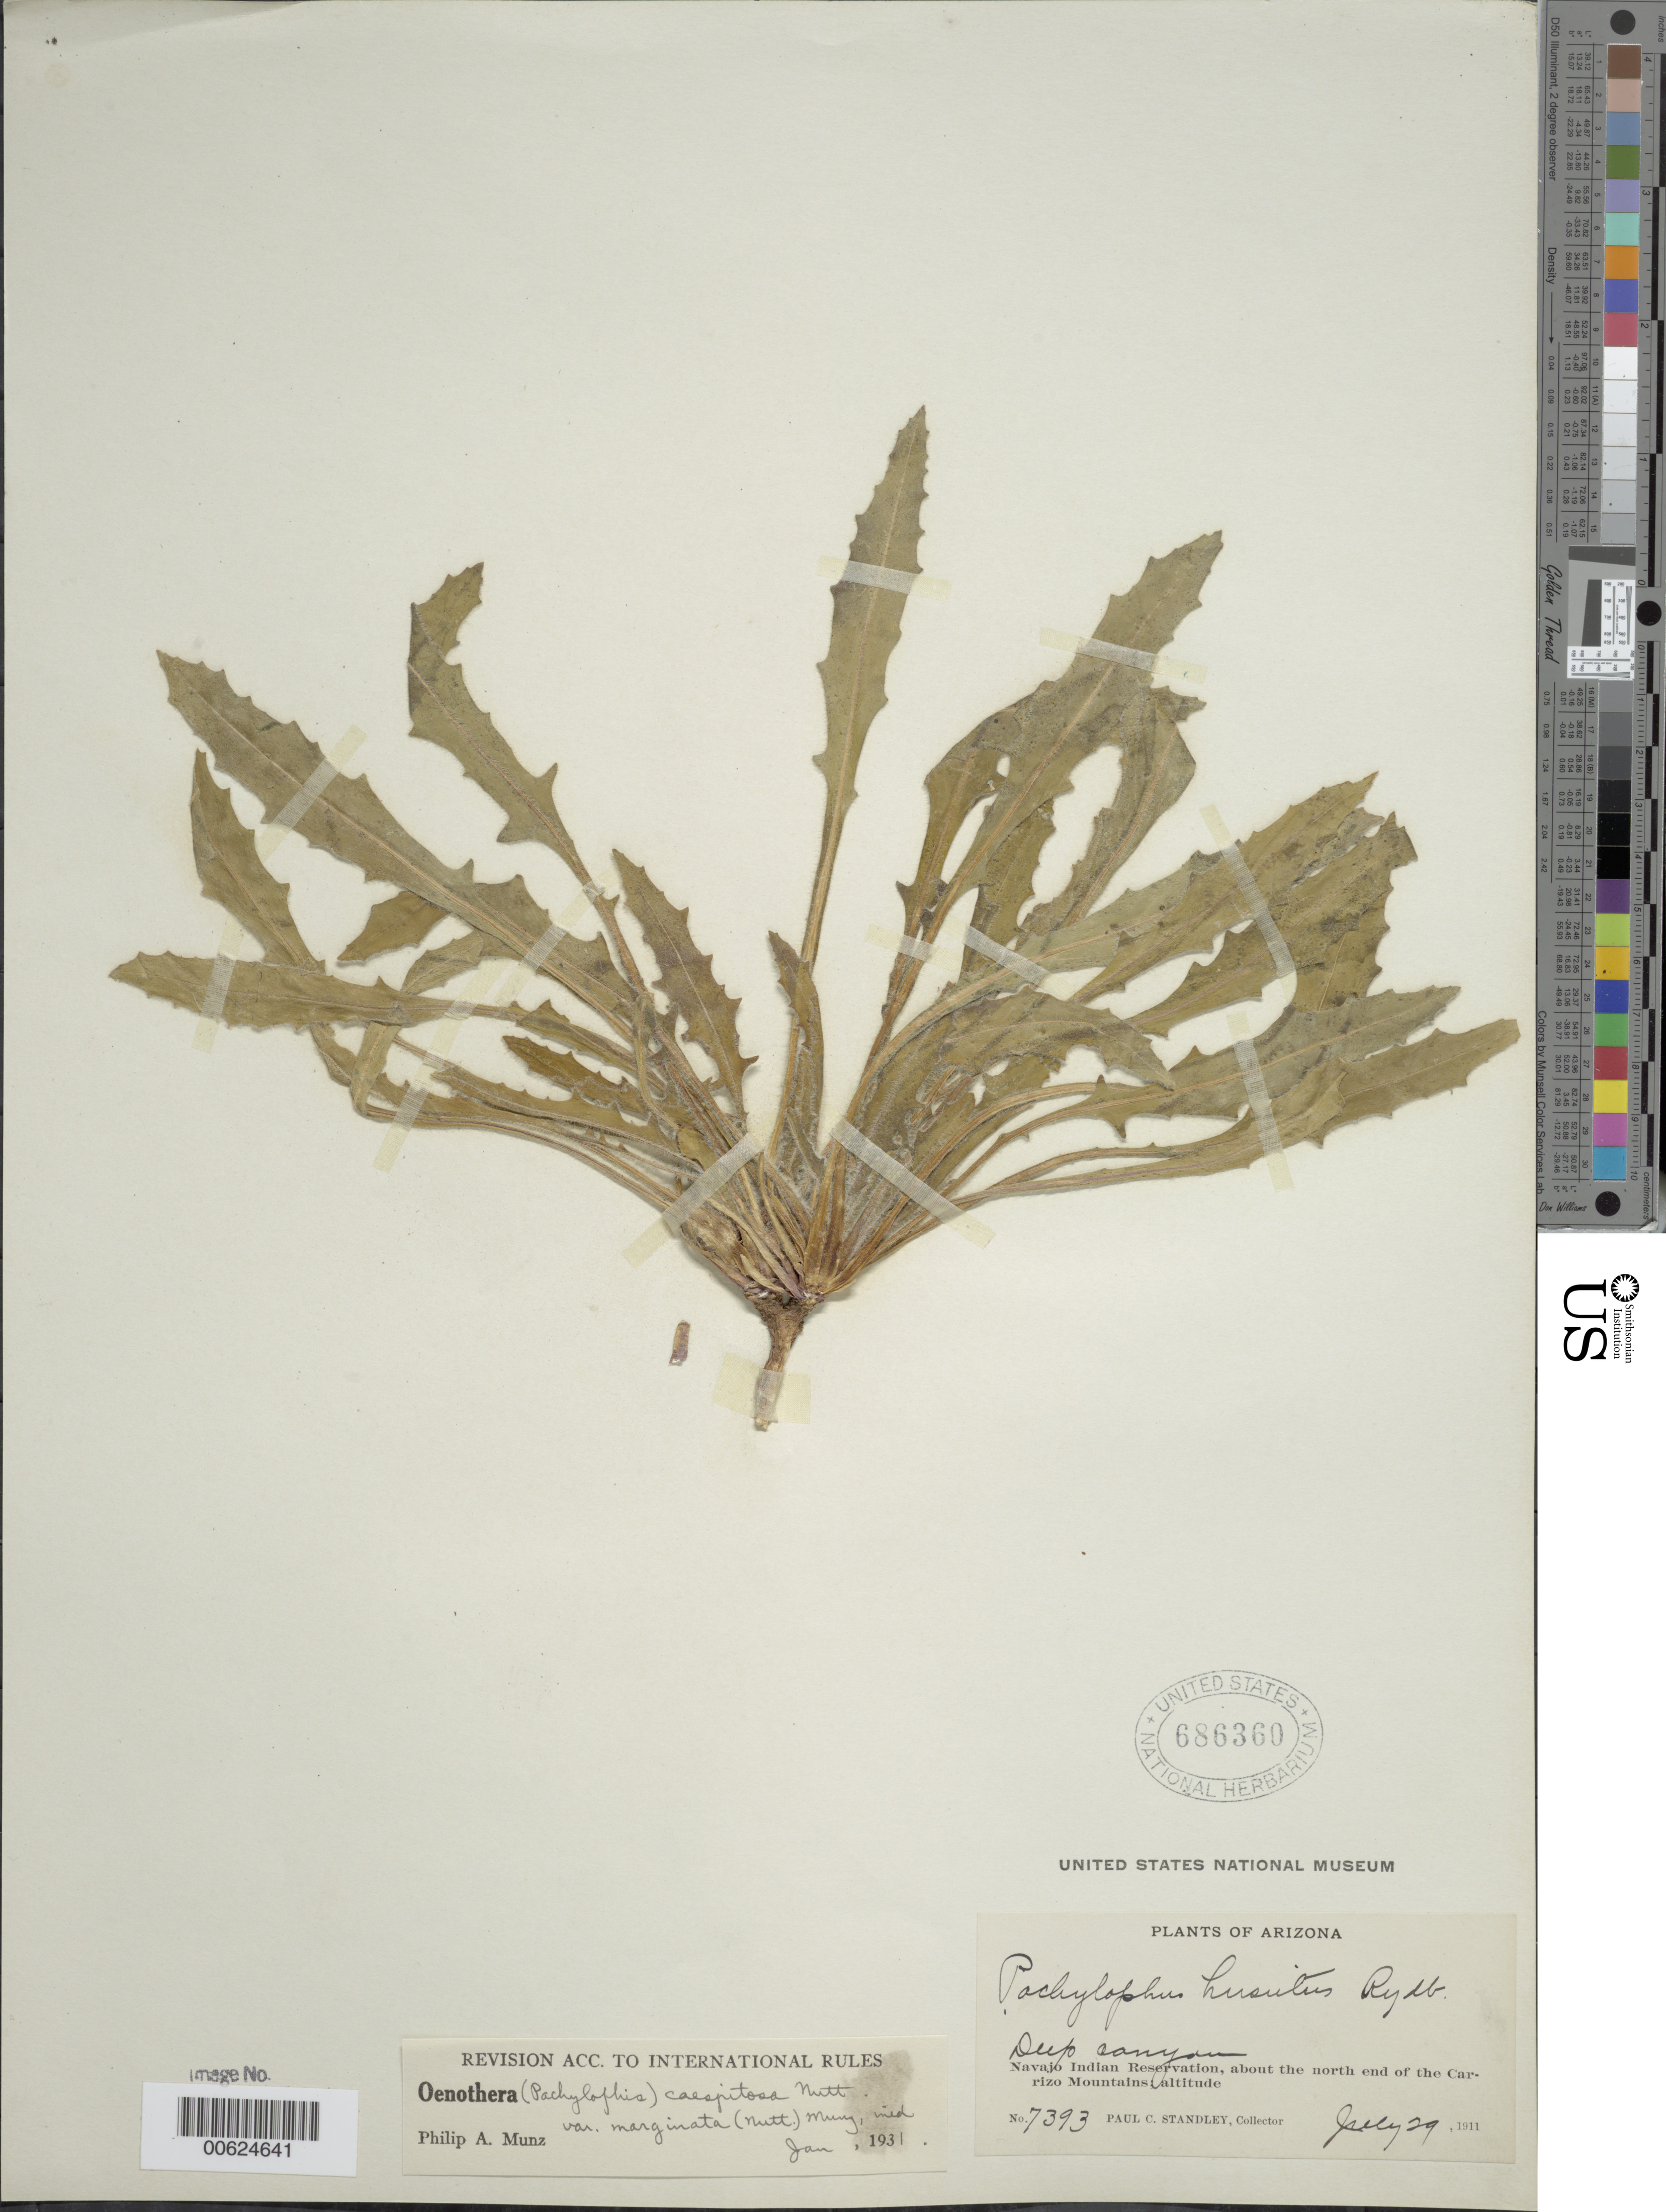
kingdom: Plantae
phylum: Tracheophyta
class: Magnoliopsida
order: Myrtales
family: Onagraceae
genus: Oenothera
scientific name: Oenothera cespitosa subsp. marginata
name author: (Nutt. ex Hook. & Arn.) Munz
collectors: P. C. Standley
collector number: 7393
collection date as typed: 29 Jul 1911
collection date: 1911-07-29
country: United States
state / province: Arizona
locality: Navajo Indian Reservation, N end of the Carrizo Mountains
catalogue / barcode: US 686360